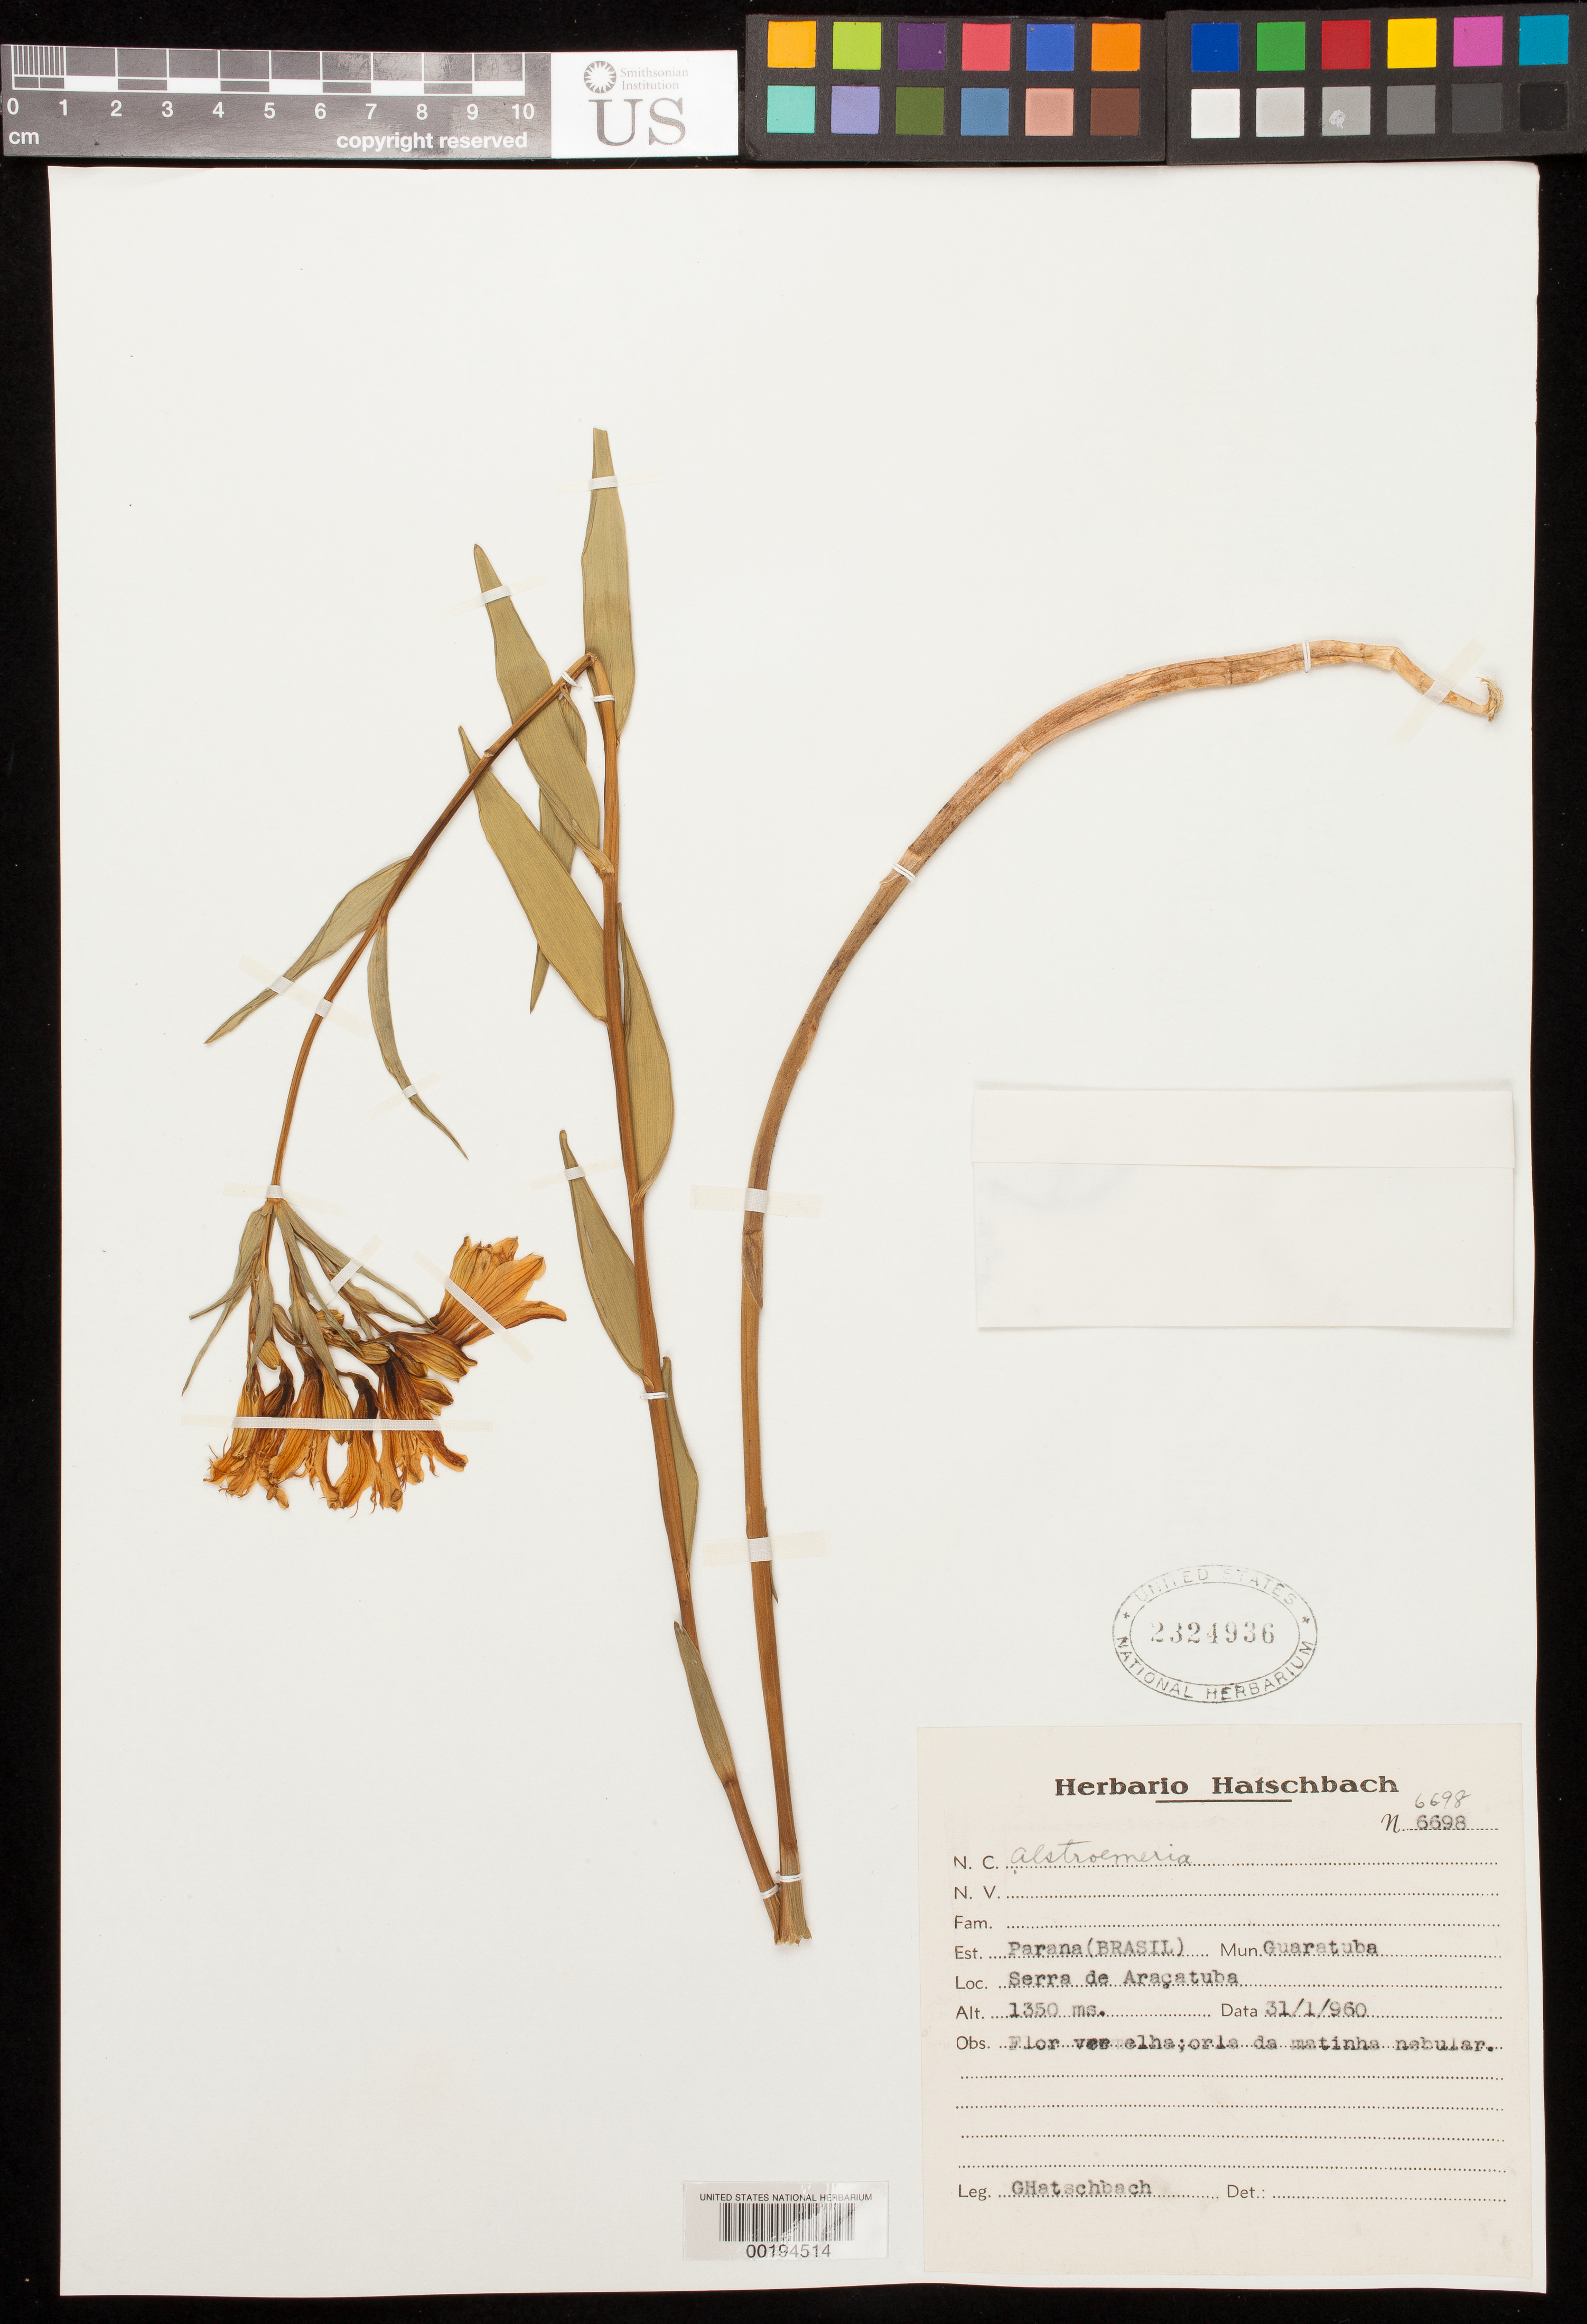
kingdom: Plantae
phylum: Tracheophyta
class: Liliopsida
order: Liliales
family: Alstroemeriaceae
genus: Alstroemeria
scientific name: Alstroemeria sp.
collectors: G. Hatschbach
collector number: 6698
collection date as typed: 31 Jan 1960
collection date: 1960-01-31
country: Brazil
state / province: Paraná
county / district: Guaratuba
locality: Serra de aracatuba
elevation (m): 1350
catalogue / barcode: US 2324936